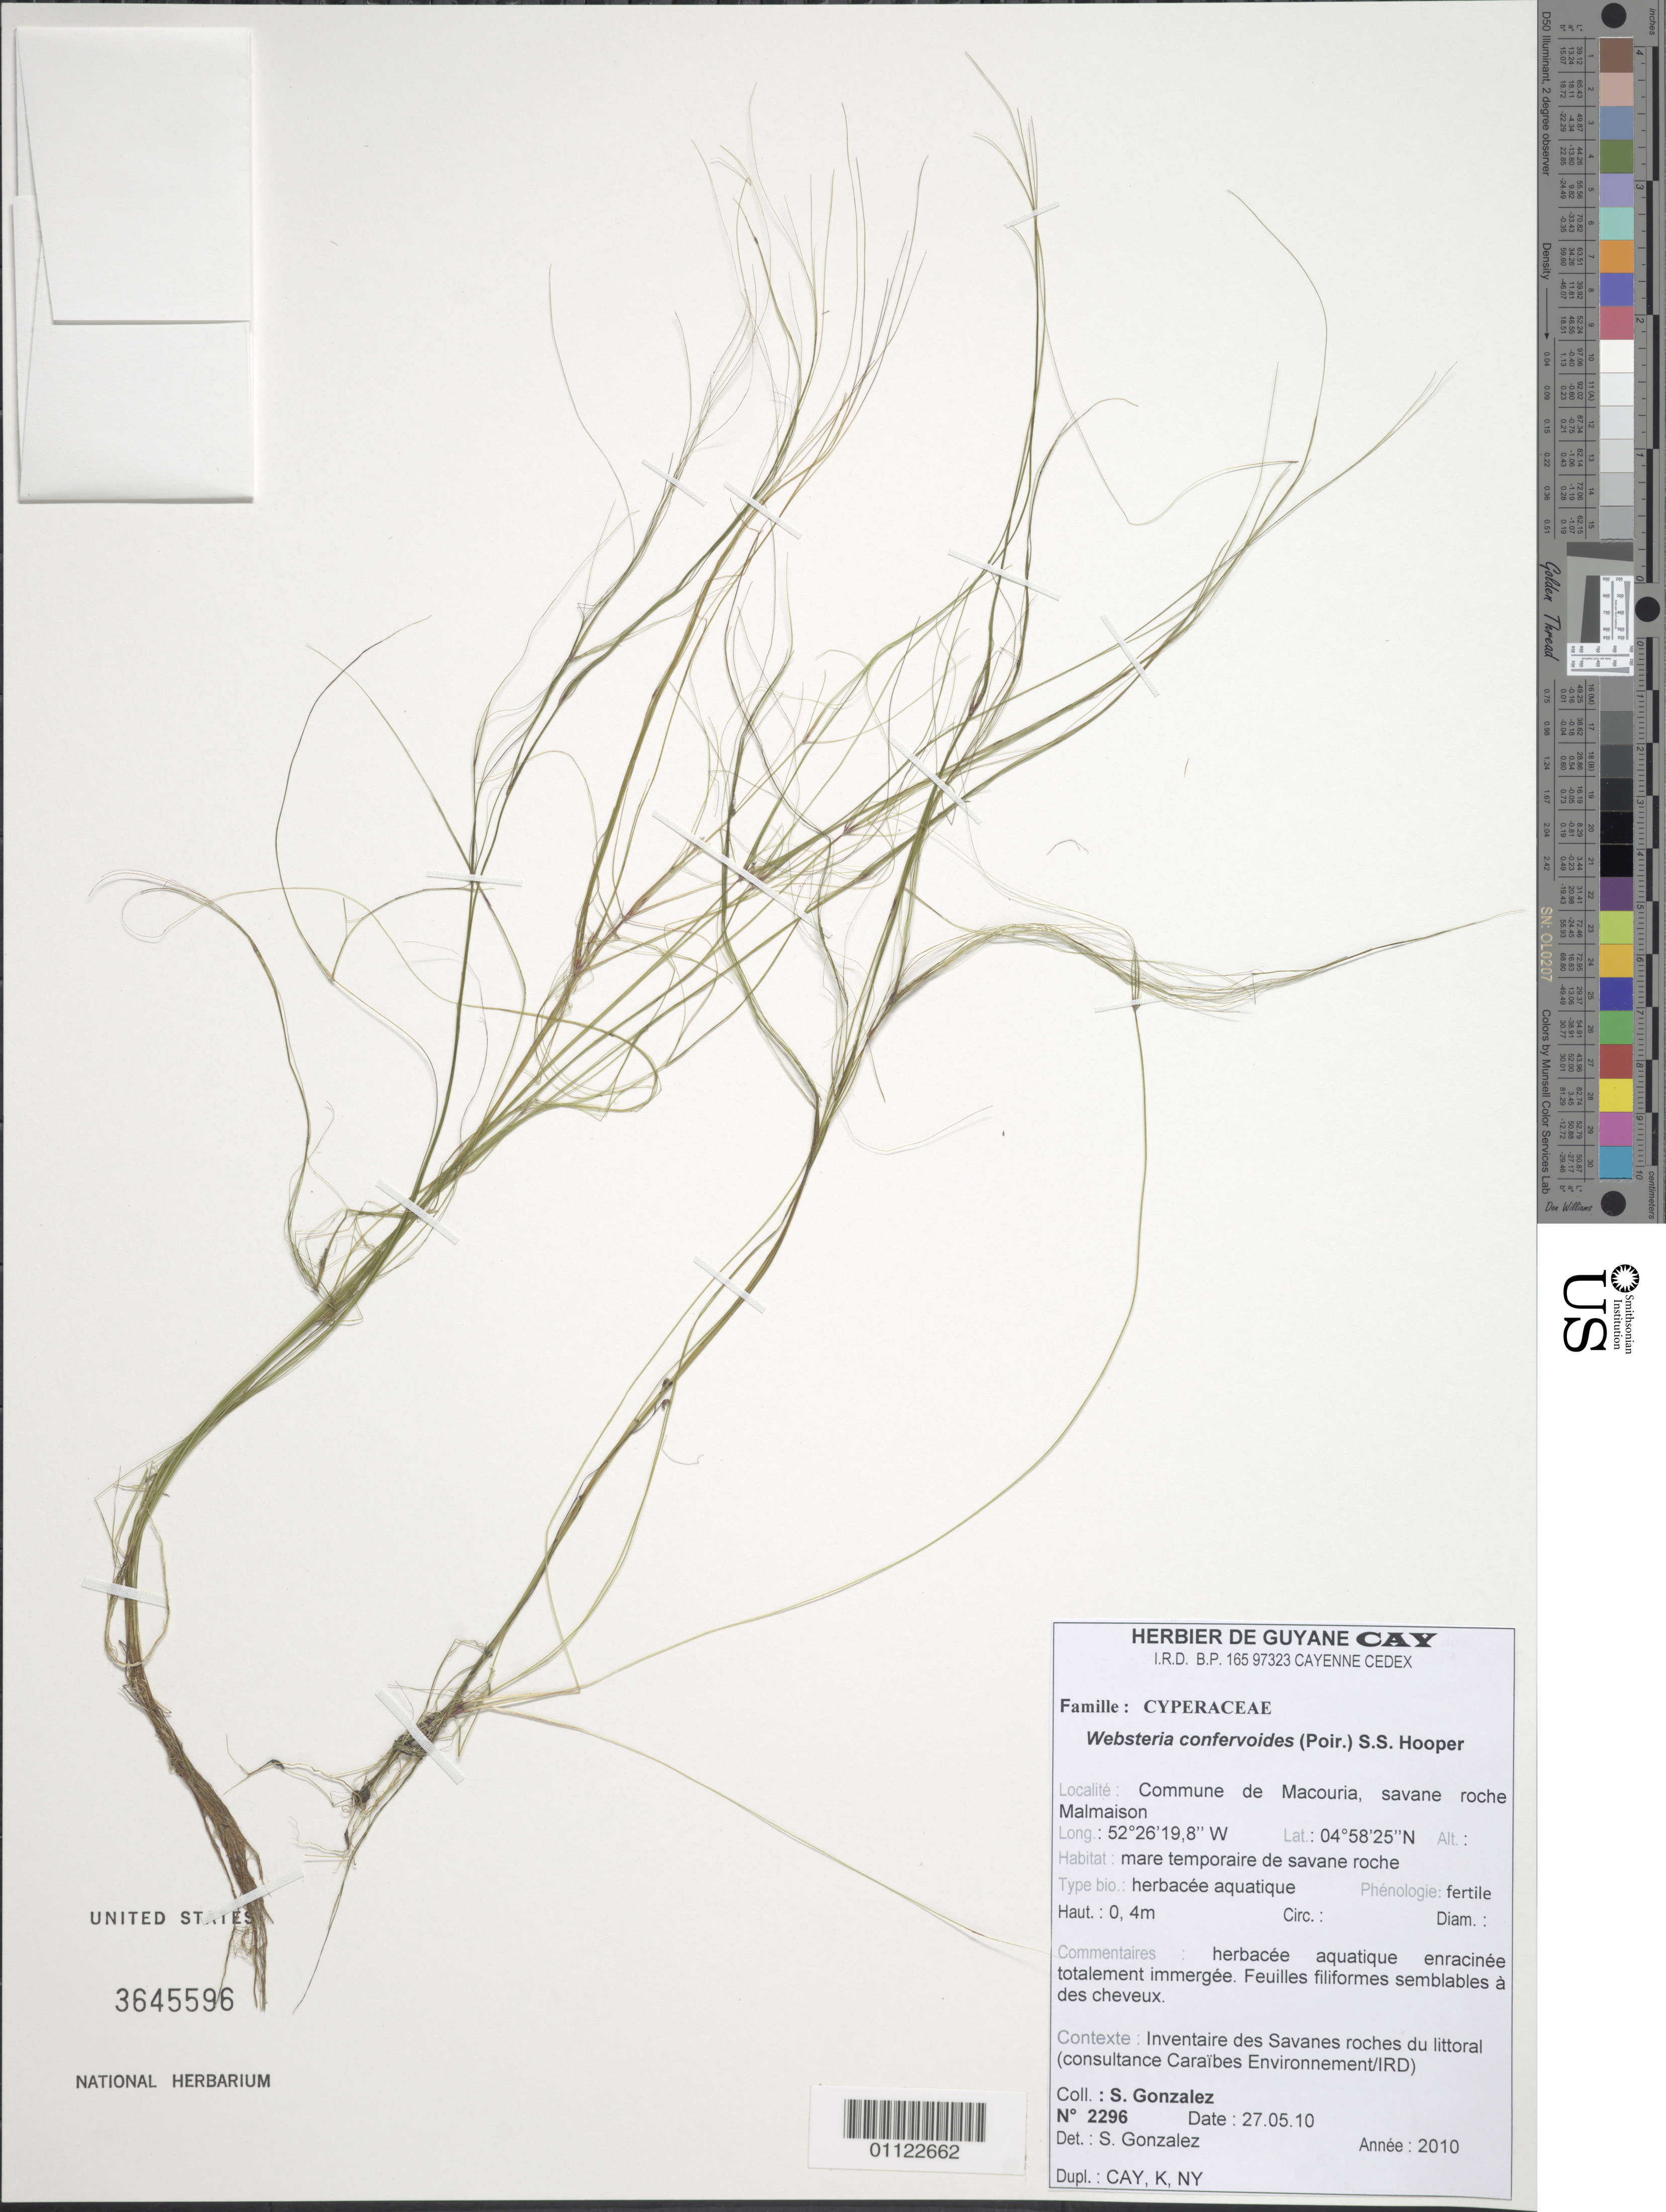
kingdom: Plantae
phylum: Tracheophyta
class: Liliopsida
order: Poales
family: Cyperaceae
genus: Eleocharis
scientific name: Eleocharis confervoides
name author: (Poir.) Steud.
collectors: S. Gonzalez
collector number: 2296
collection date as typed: Transcribed d/m/y: 27/5/10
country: French Guiana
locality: Commune de Macouria, savane roche Malmaison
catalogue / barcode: US 3645596